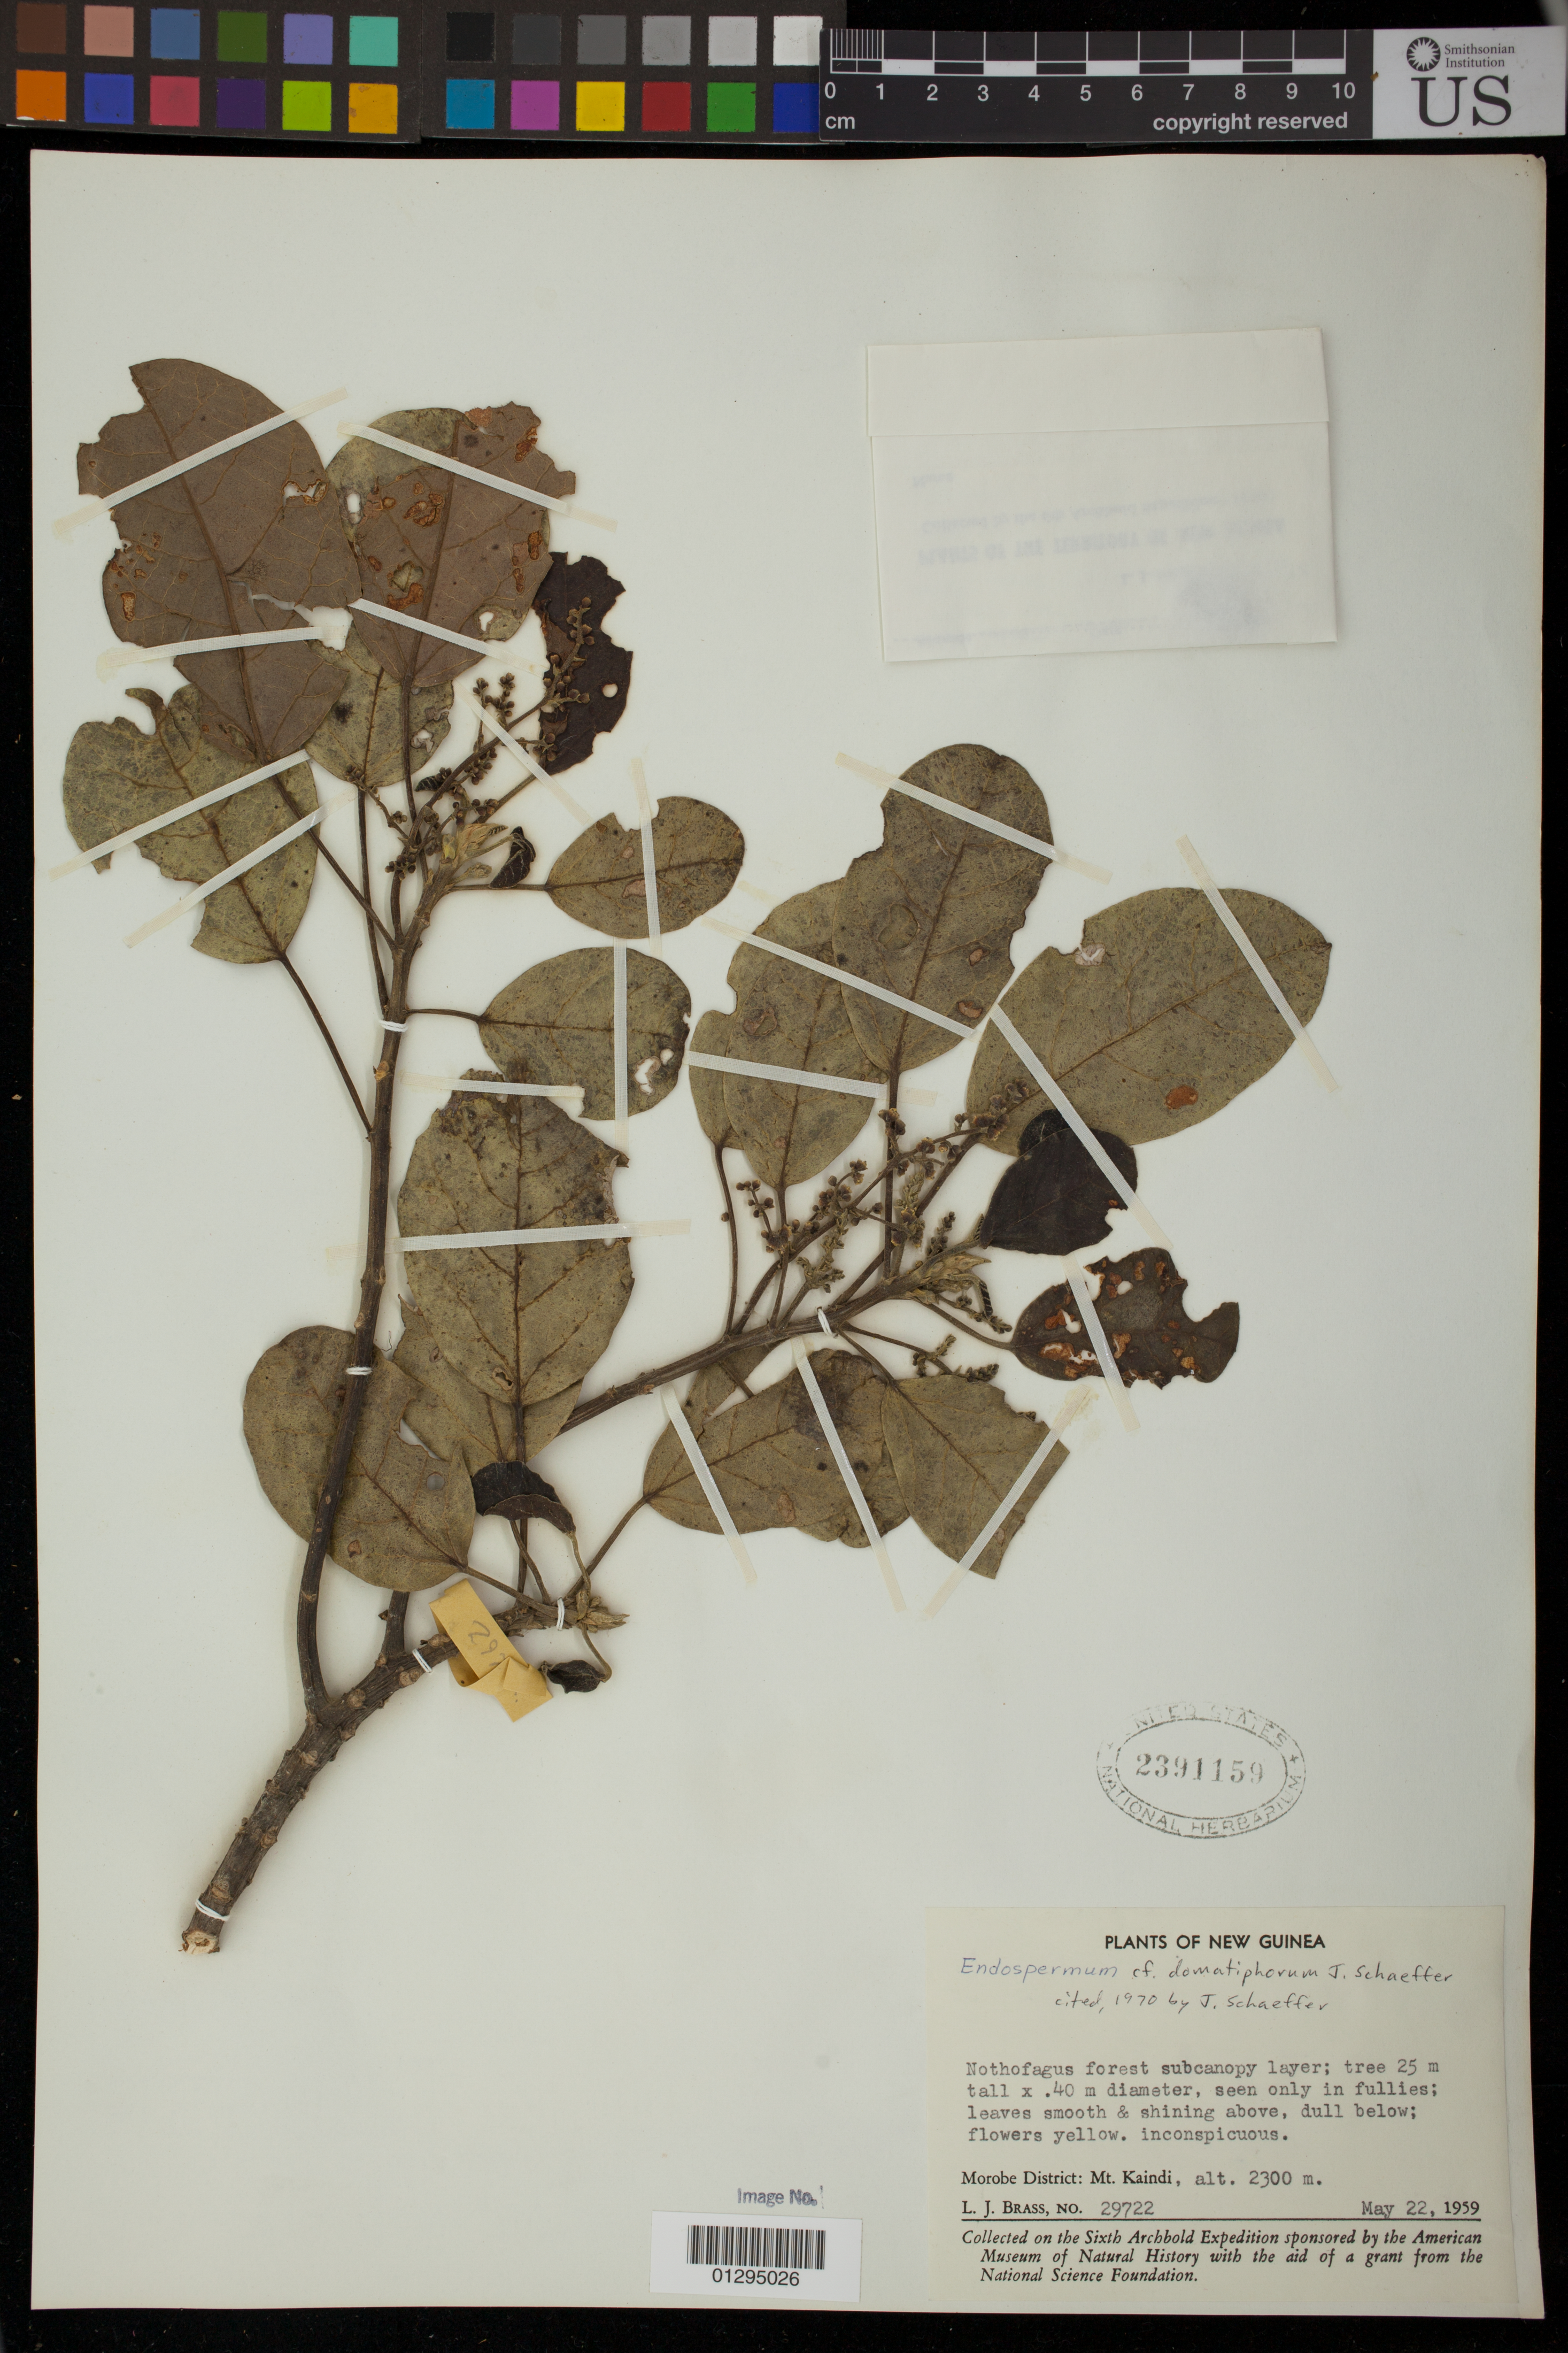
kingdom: Plantae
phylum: Tracheophyta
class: Magnoliopsida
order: Malpighiales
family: Euphorbiaceae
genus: Endospermum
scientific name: Endospermum domatiophorum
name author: J. Schaeff.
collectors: L. J. Brass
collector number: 29722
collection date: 1959-05-22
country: Papua New Guinea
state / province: Morobe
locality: Mount Kaindi.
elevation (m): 2300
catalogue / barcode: US 2391159